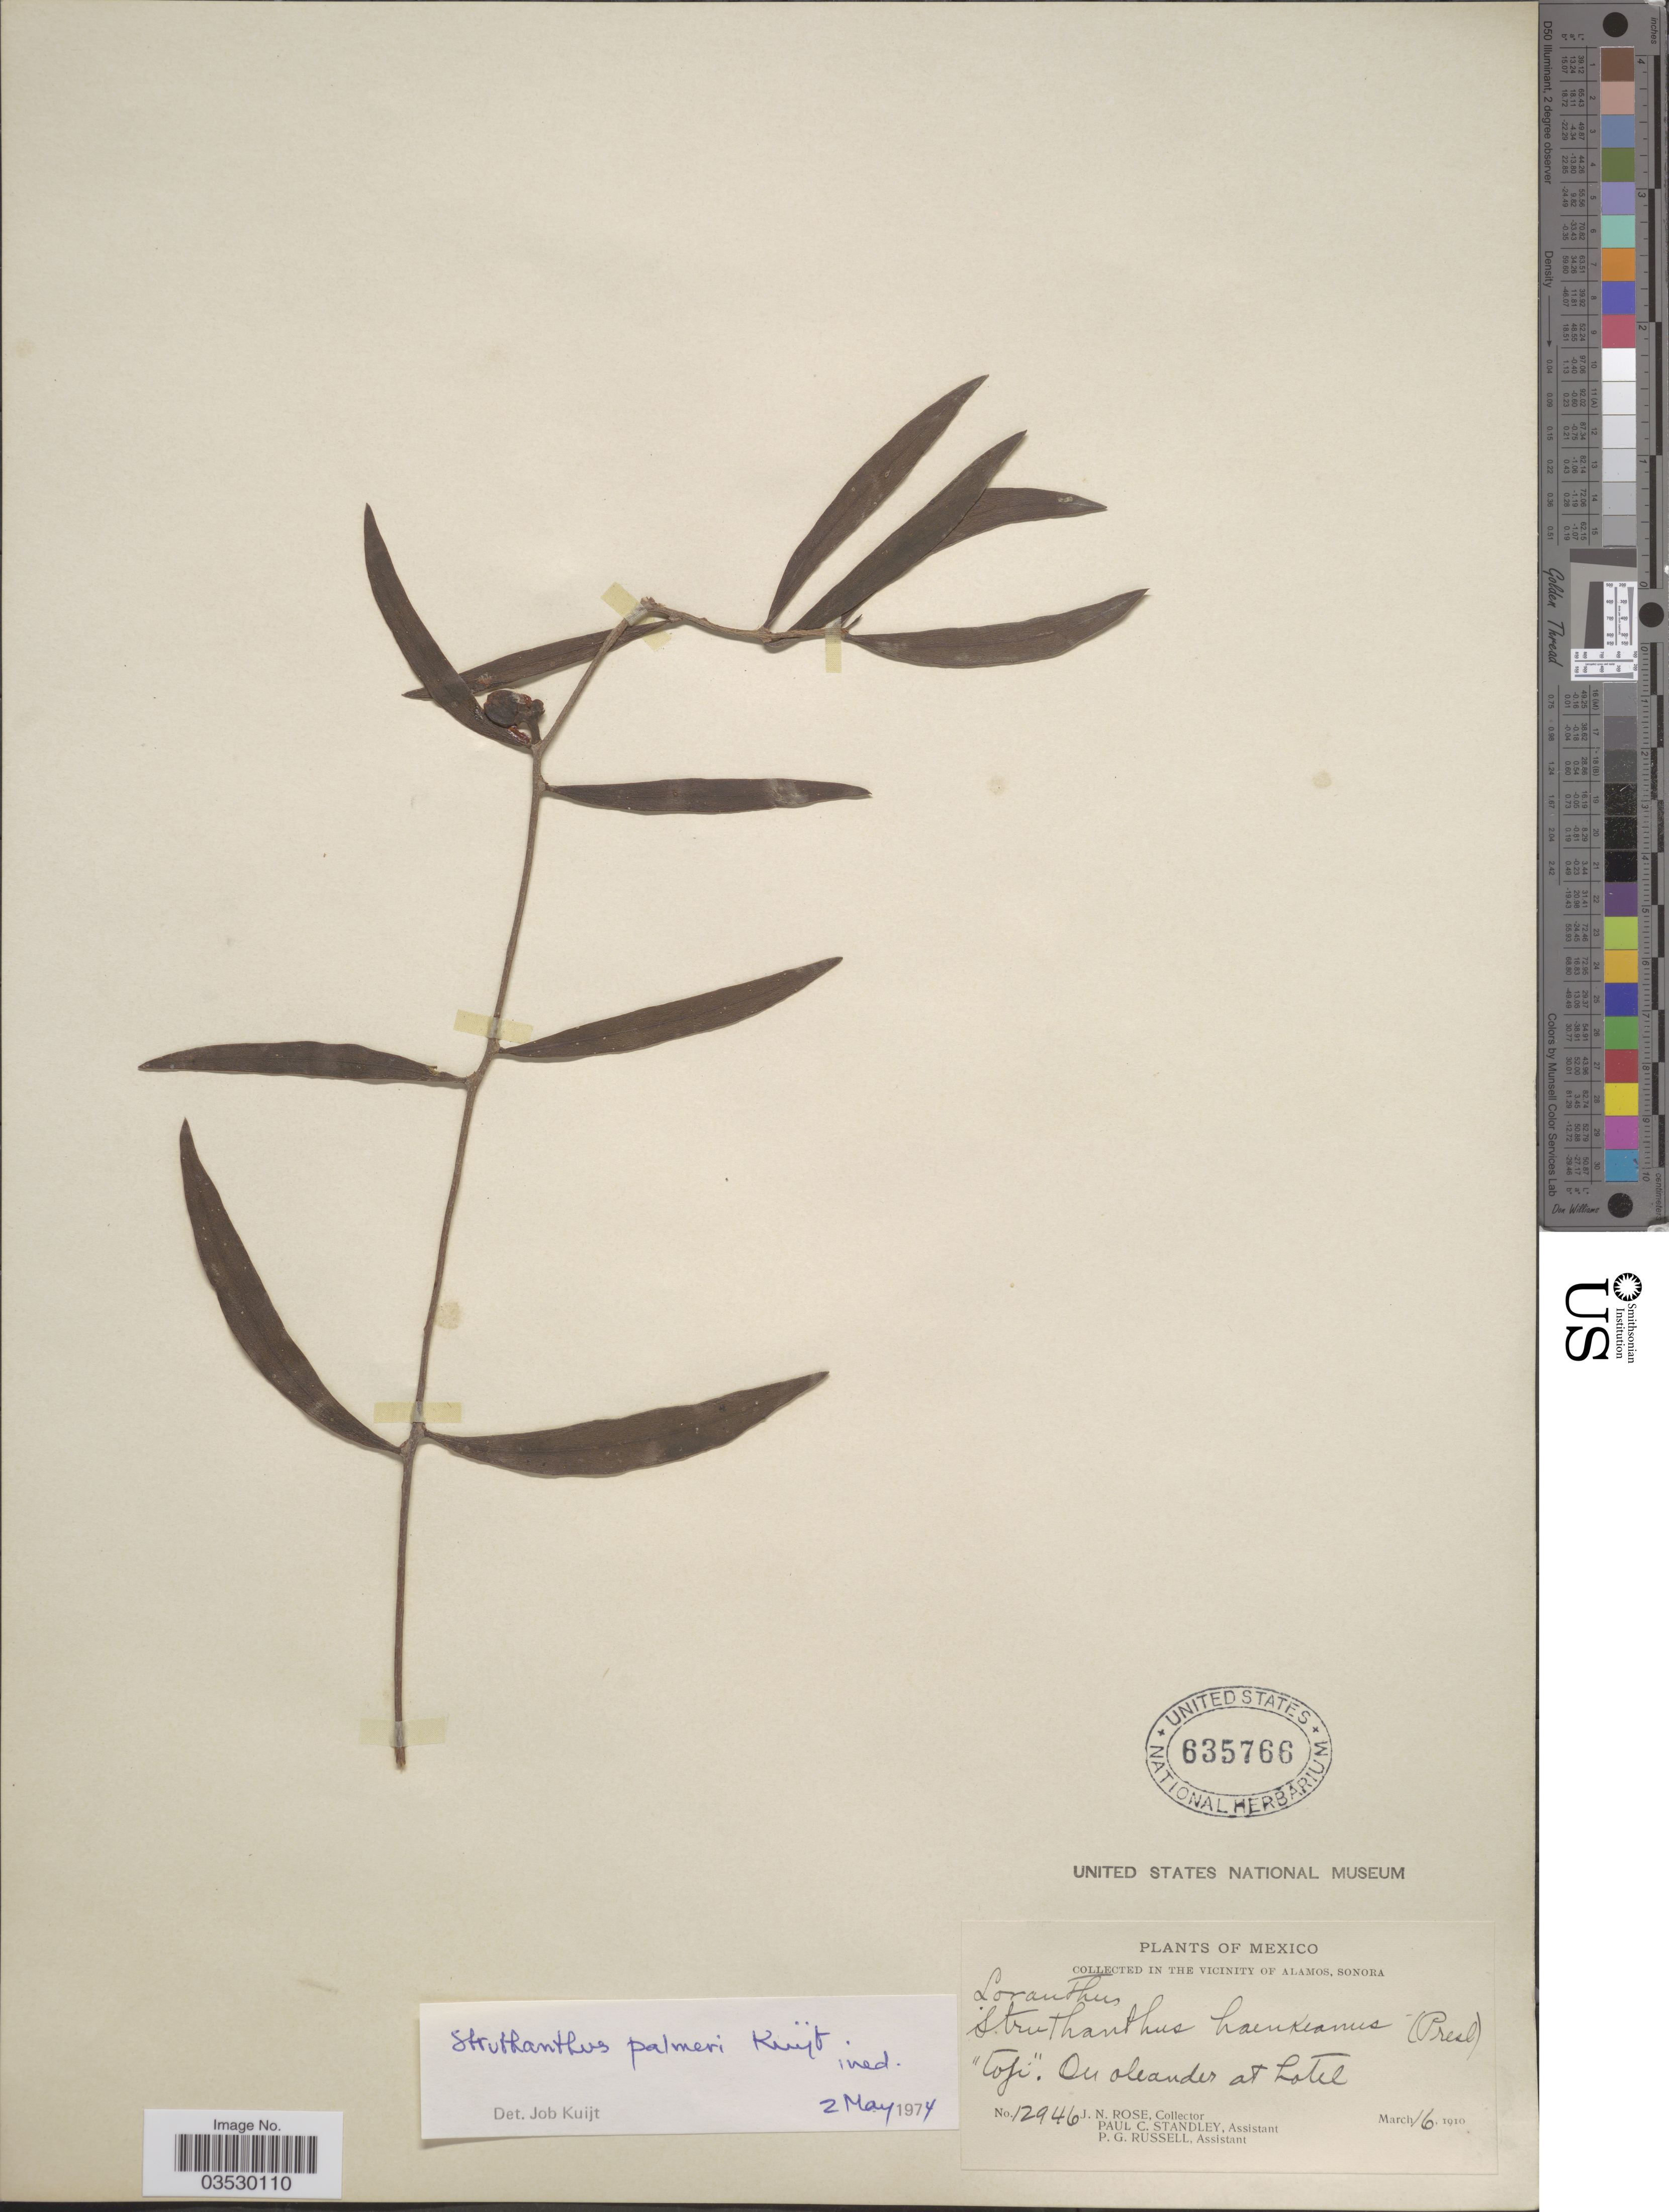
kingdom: Plantae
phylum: Tracheophyta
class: Magnoliopsida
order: Santalales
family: Loranthaceae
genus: Struthanthus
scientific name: Struthanthus palmeri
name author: Kuijt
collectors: J. N. Rose, P. C. Standley & P. G. Russell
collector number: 12946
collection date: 1910-03-16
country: Mexico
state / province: Sonora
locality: In the Vicinity of Alamos.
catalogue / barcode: US 635766